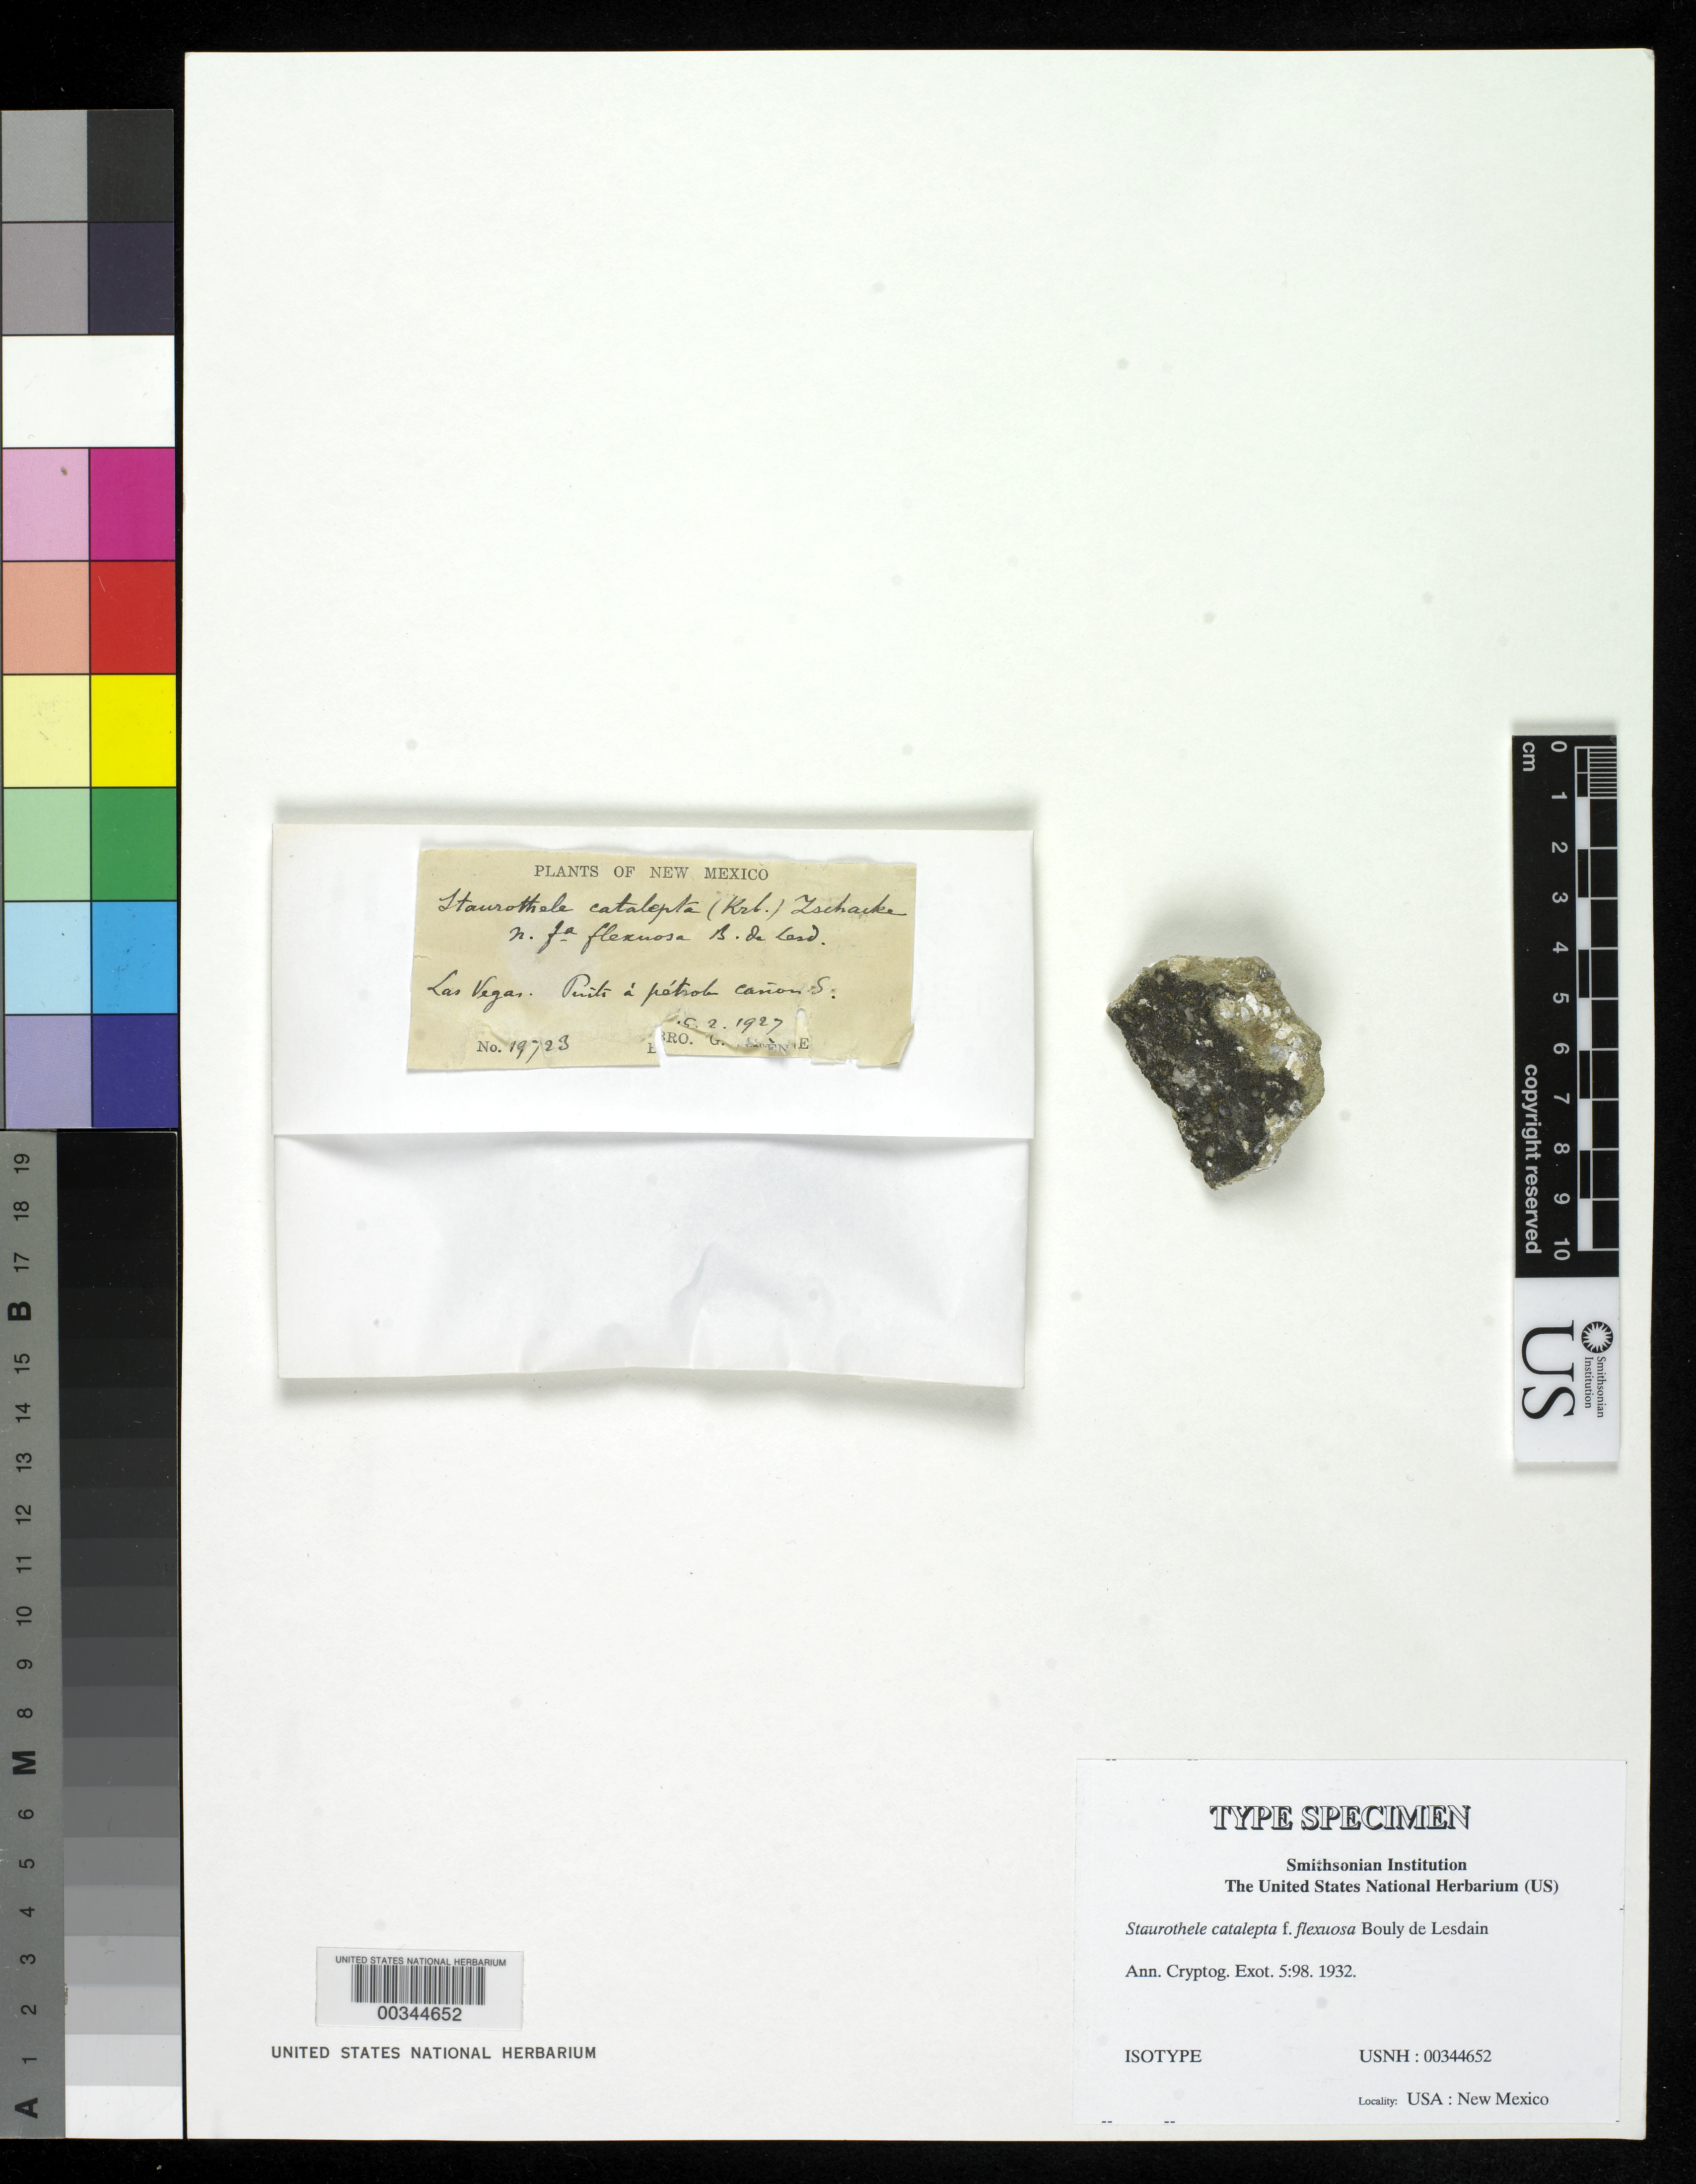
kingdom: Fungi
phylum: Ascomycota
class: Eurotiomycetes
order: Verrucariales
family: Verrucariaceae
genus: Staurothele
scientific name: Staurothele catalepta f. flexuosa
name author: B. de Lesd.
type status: Isotype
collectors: Bro. G. Arsène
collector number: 19723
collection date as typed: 05 Feb 1927 or 02 May 1927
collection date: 1927-02-05 or 1927-05-02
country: United States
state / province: New Mexico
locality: Las Vegas.